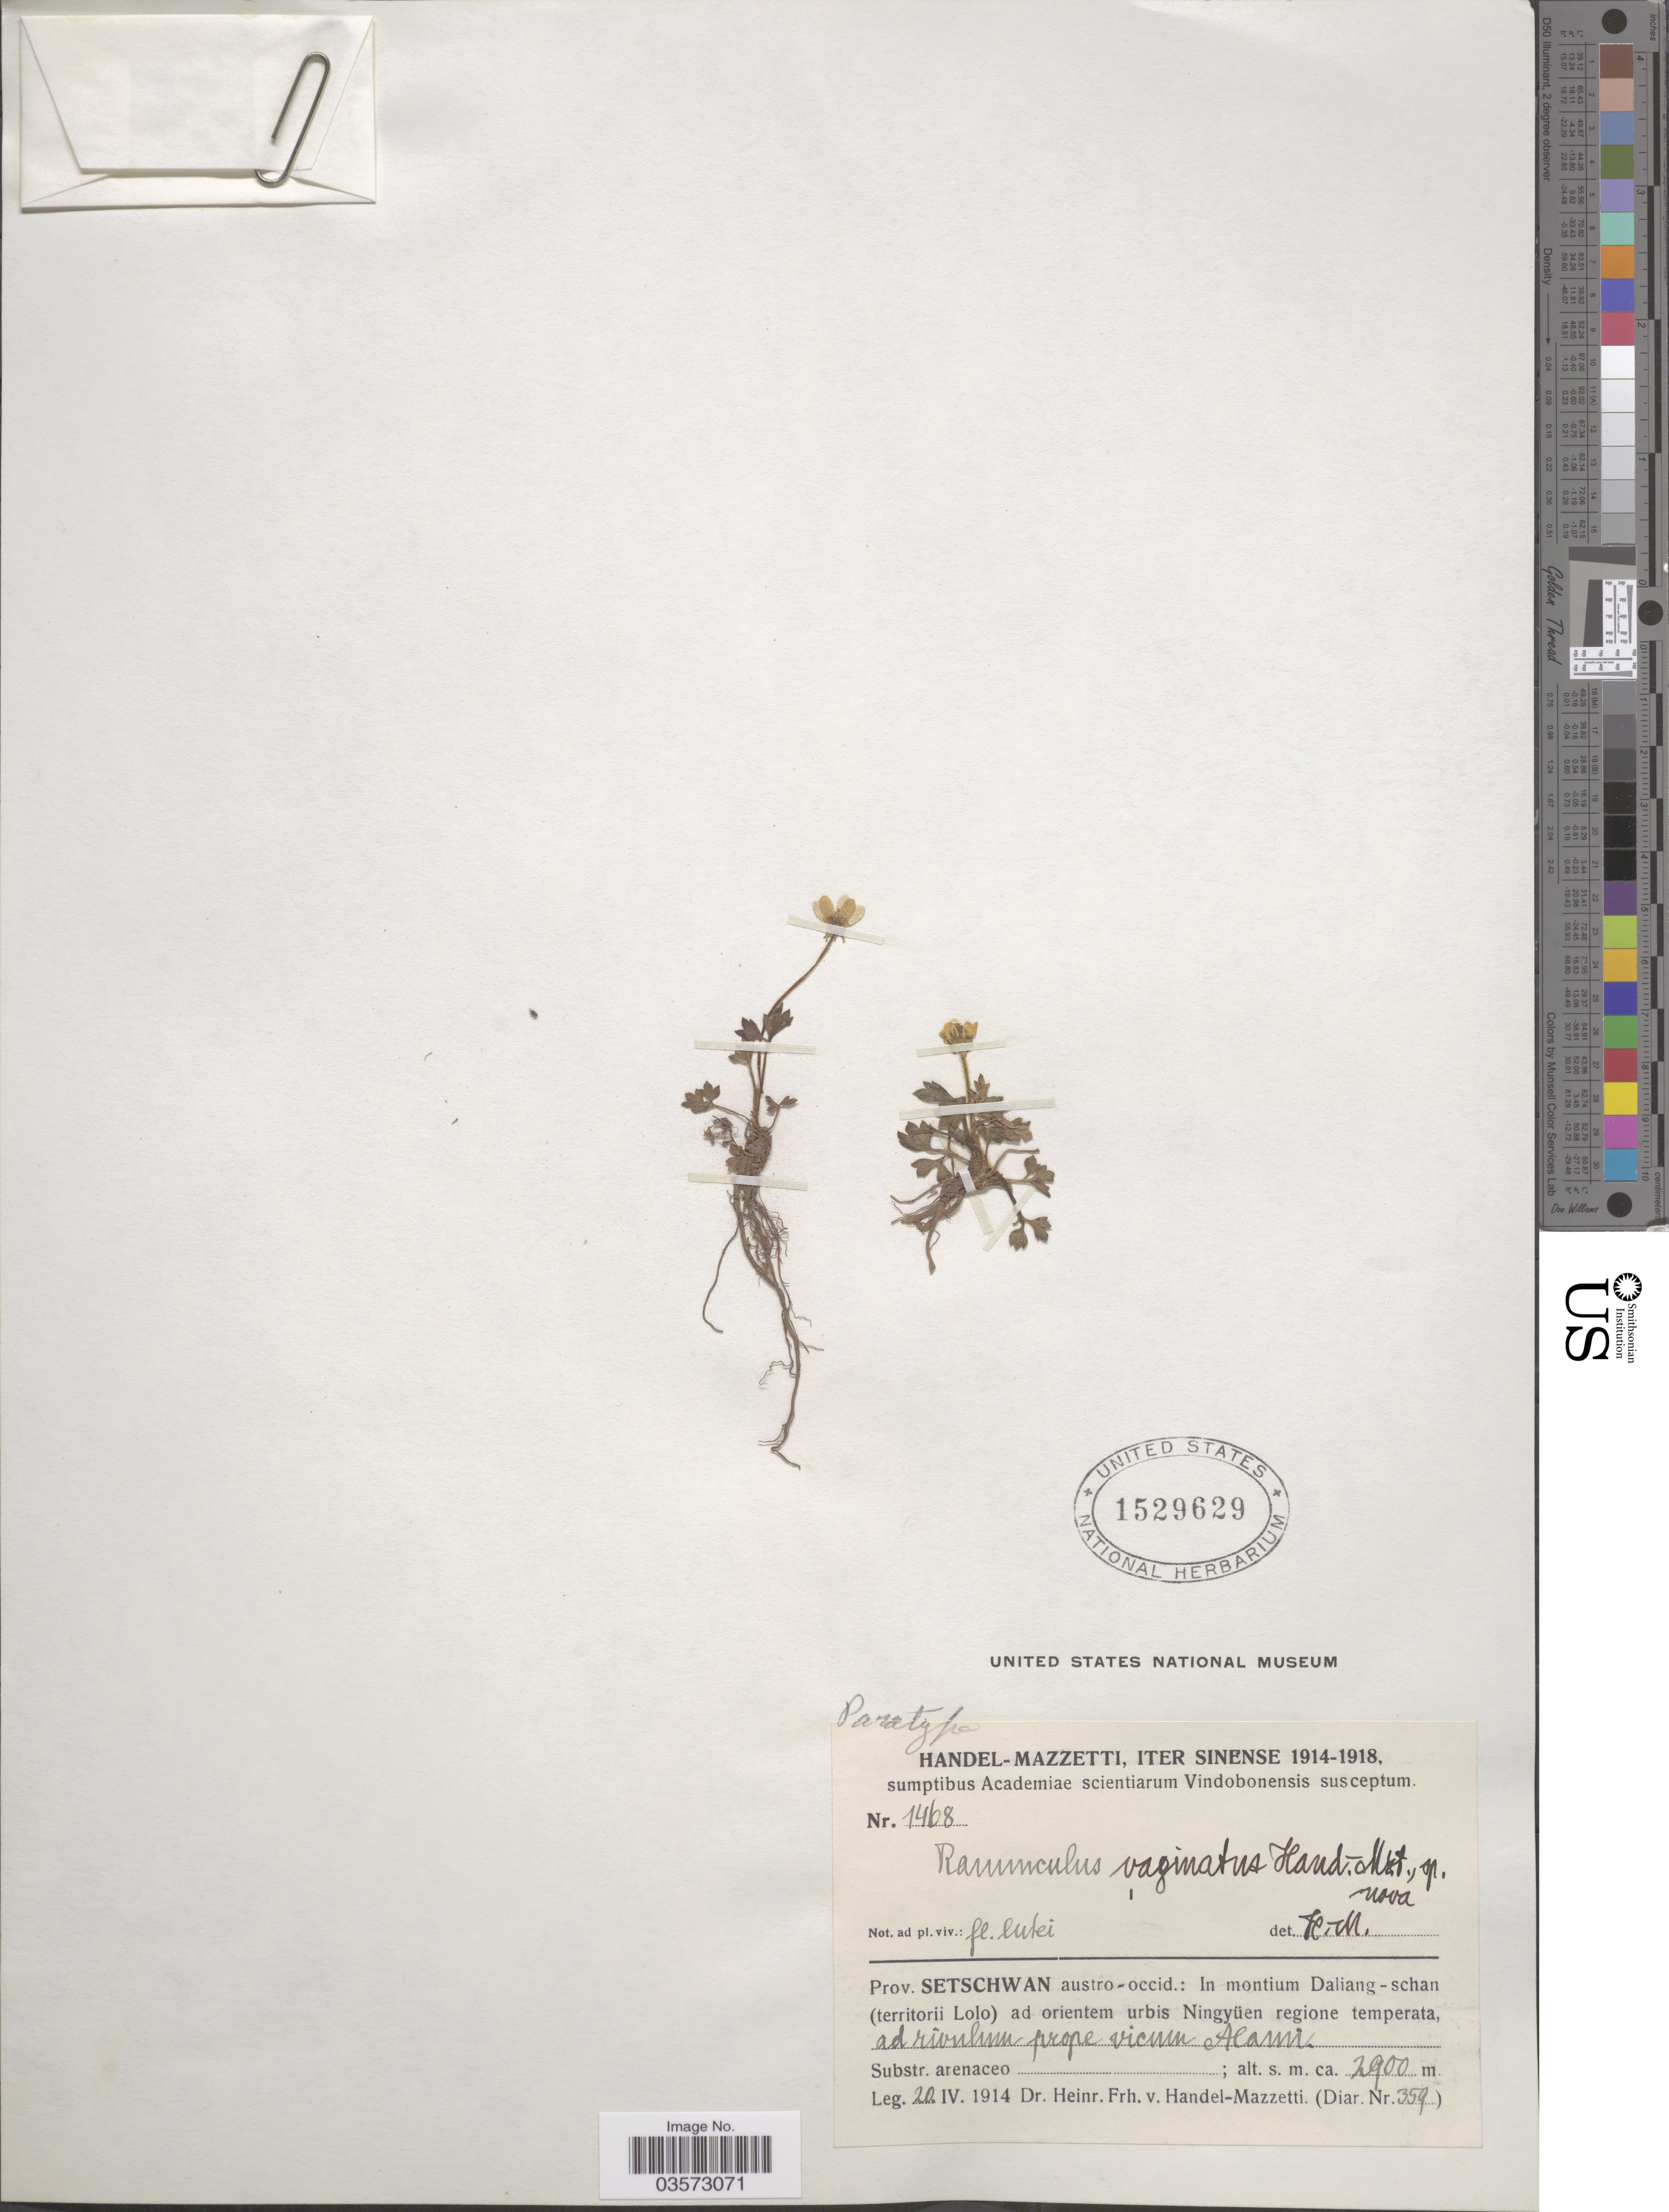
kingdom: Plantae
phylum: Tracheophyta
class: Magnoliopsida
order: Ranunculales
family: Ranunculaceae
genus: Ranunculus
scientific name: Ranunculus vaginatus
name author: Hand.-Mazz.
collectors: H. Handel-Mazzetti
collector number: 1468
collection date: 1914-04-20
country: China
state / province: Sichuan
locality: Iter Sinense. Prov. Setschwan austro-occid.: In montium Daliang-schan (territorii Lolo) ad orientem urbis Ningyüen regione temperata, ad rivulum prope vicum Alami [interpreted].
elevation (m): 2900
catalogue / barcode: US 1529629